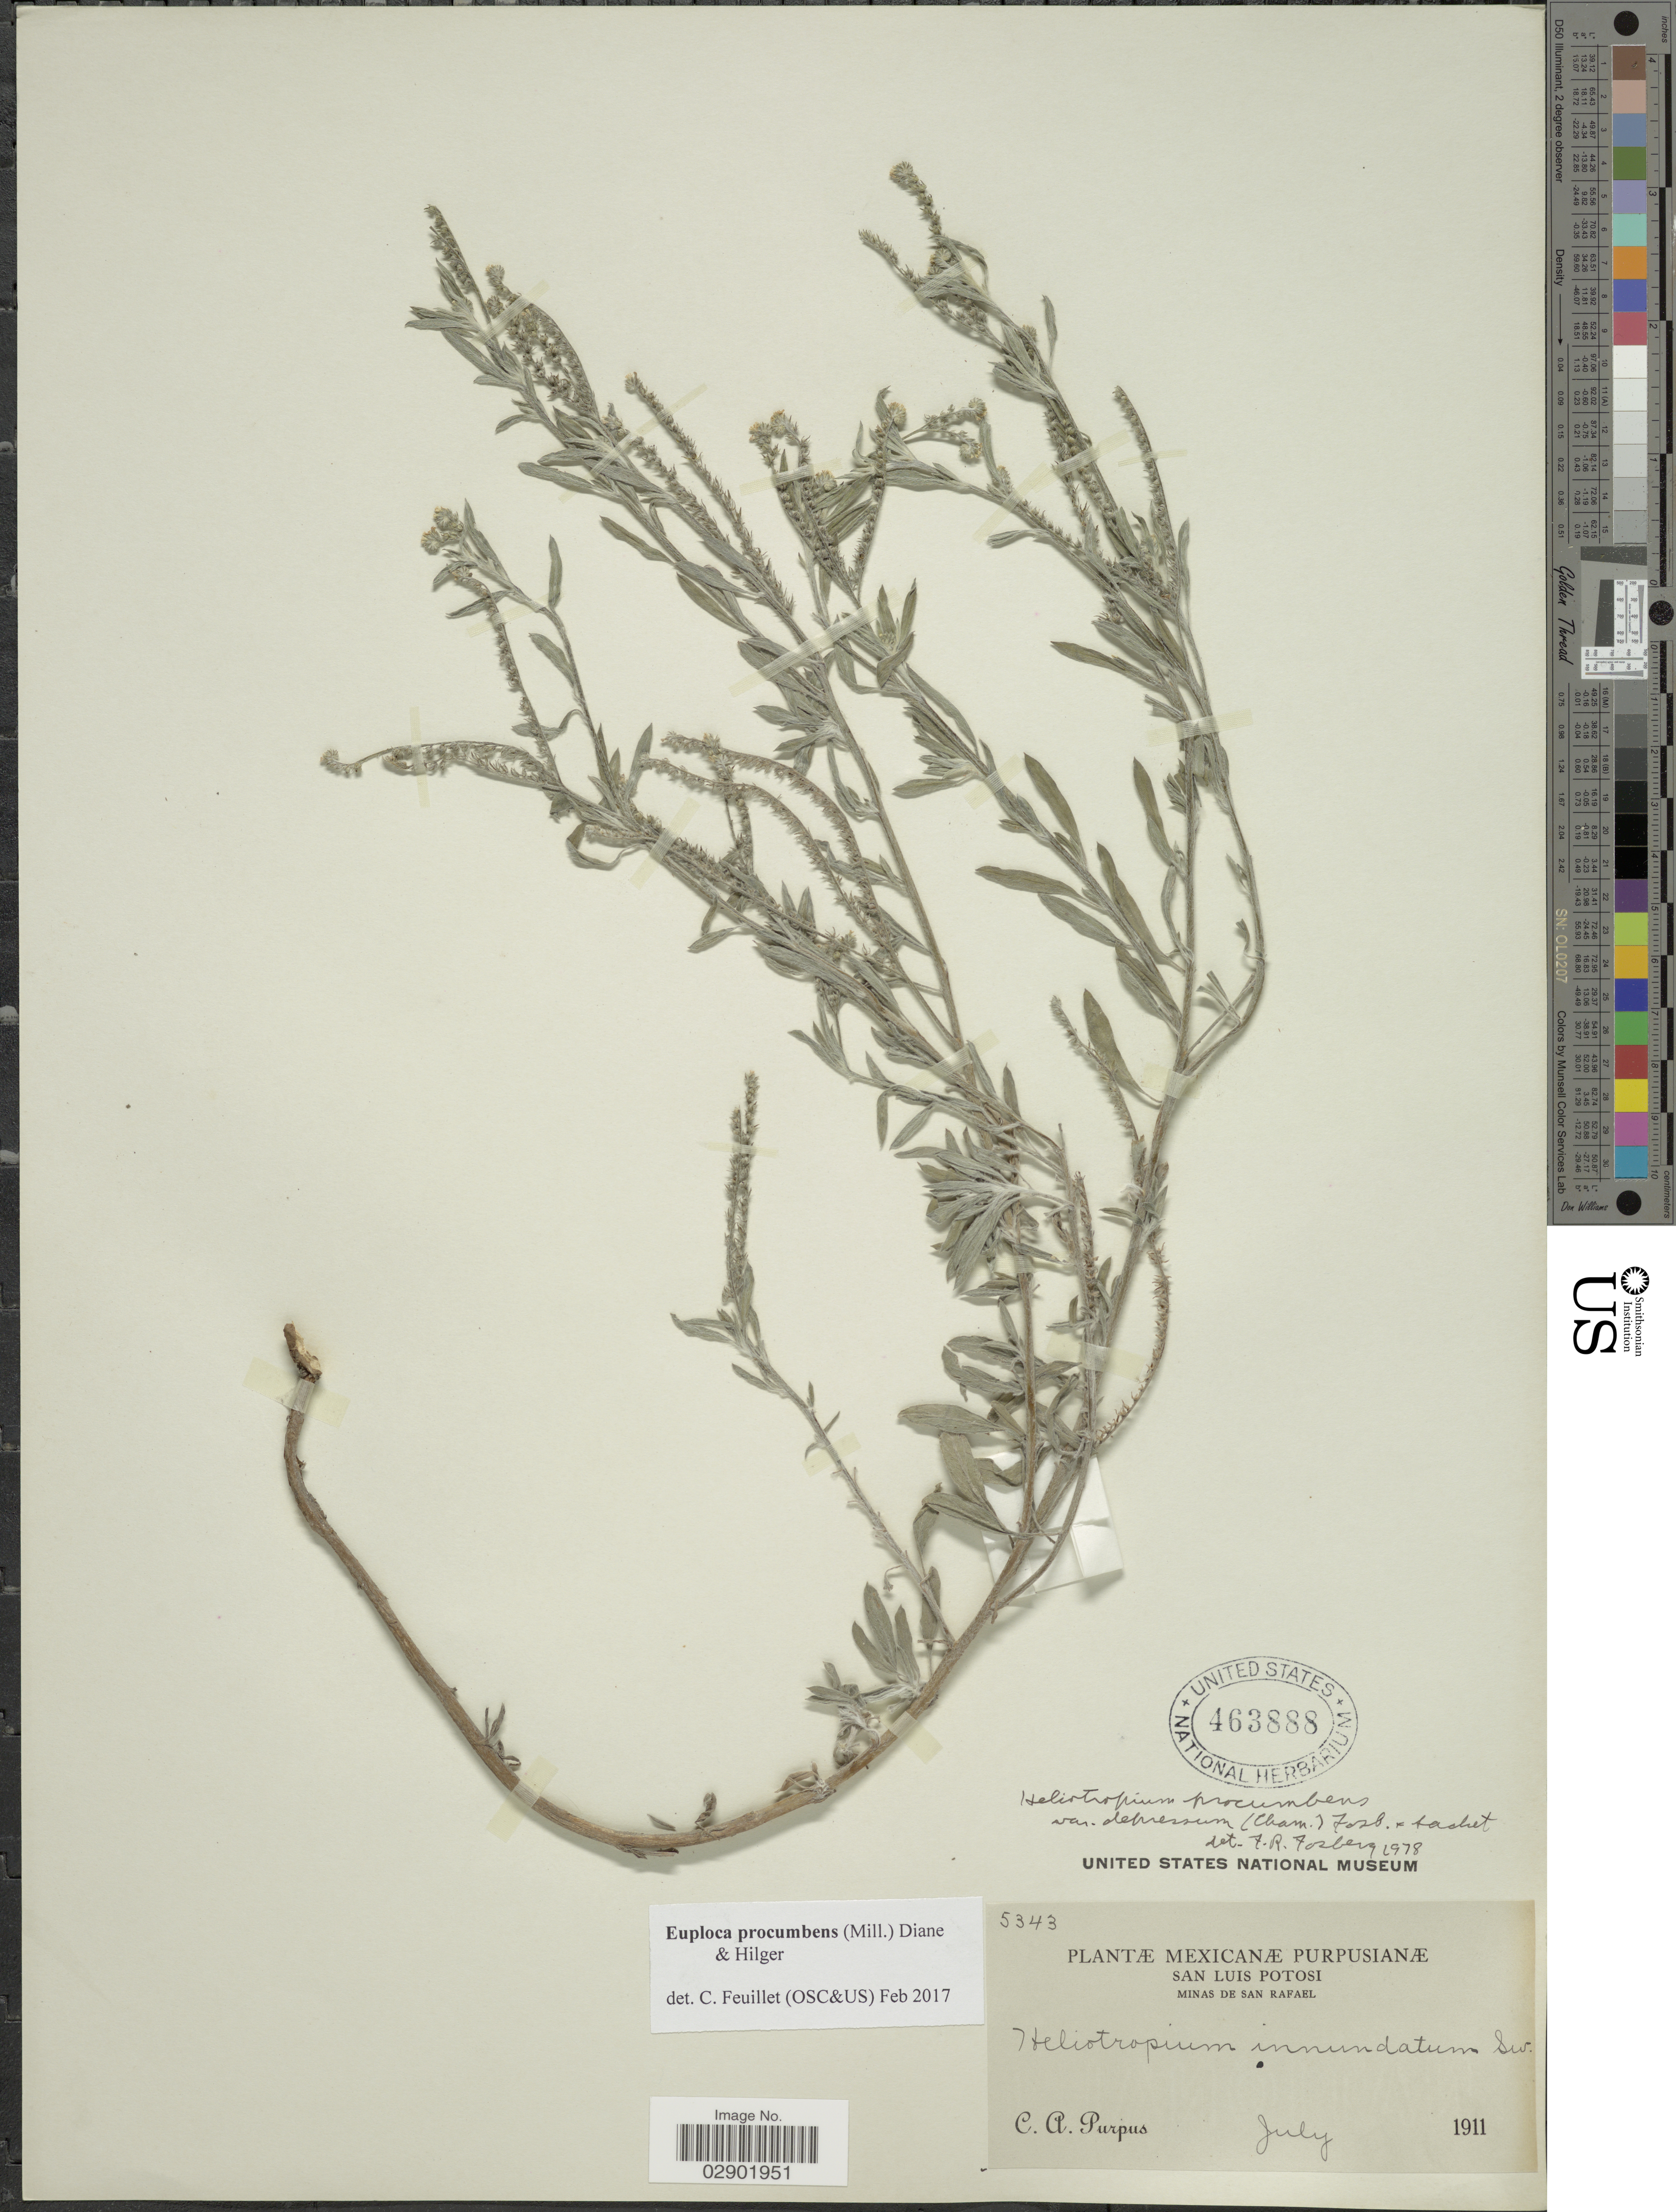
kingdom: Plantae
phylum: Tracheophyta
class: Magnoliopsida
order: Boraginales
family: Heliotropiaceae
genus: Euploca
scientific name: Euploca procumbens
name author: (Mill.) Diane & Hilger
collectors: C. A. Purpus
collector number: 5343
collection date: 1911-07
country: Mexico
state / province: San Luis Potosí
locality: Mexicanæ Purpusianæ. Minas de San Rafael.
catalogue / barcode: US 463888